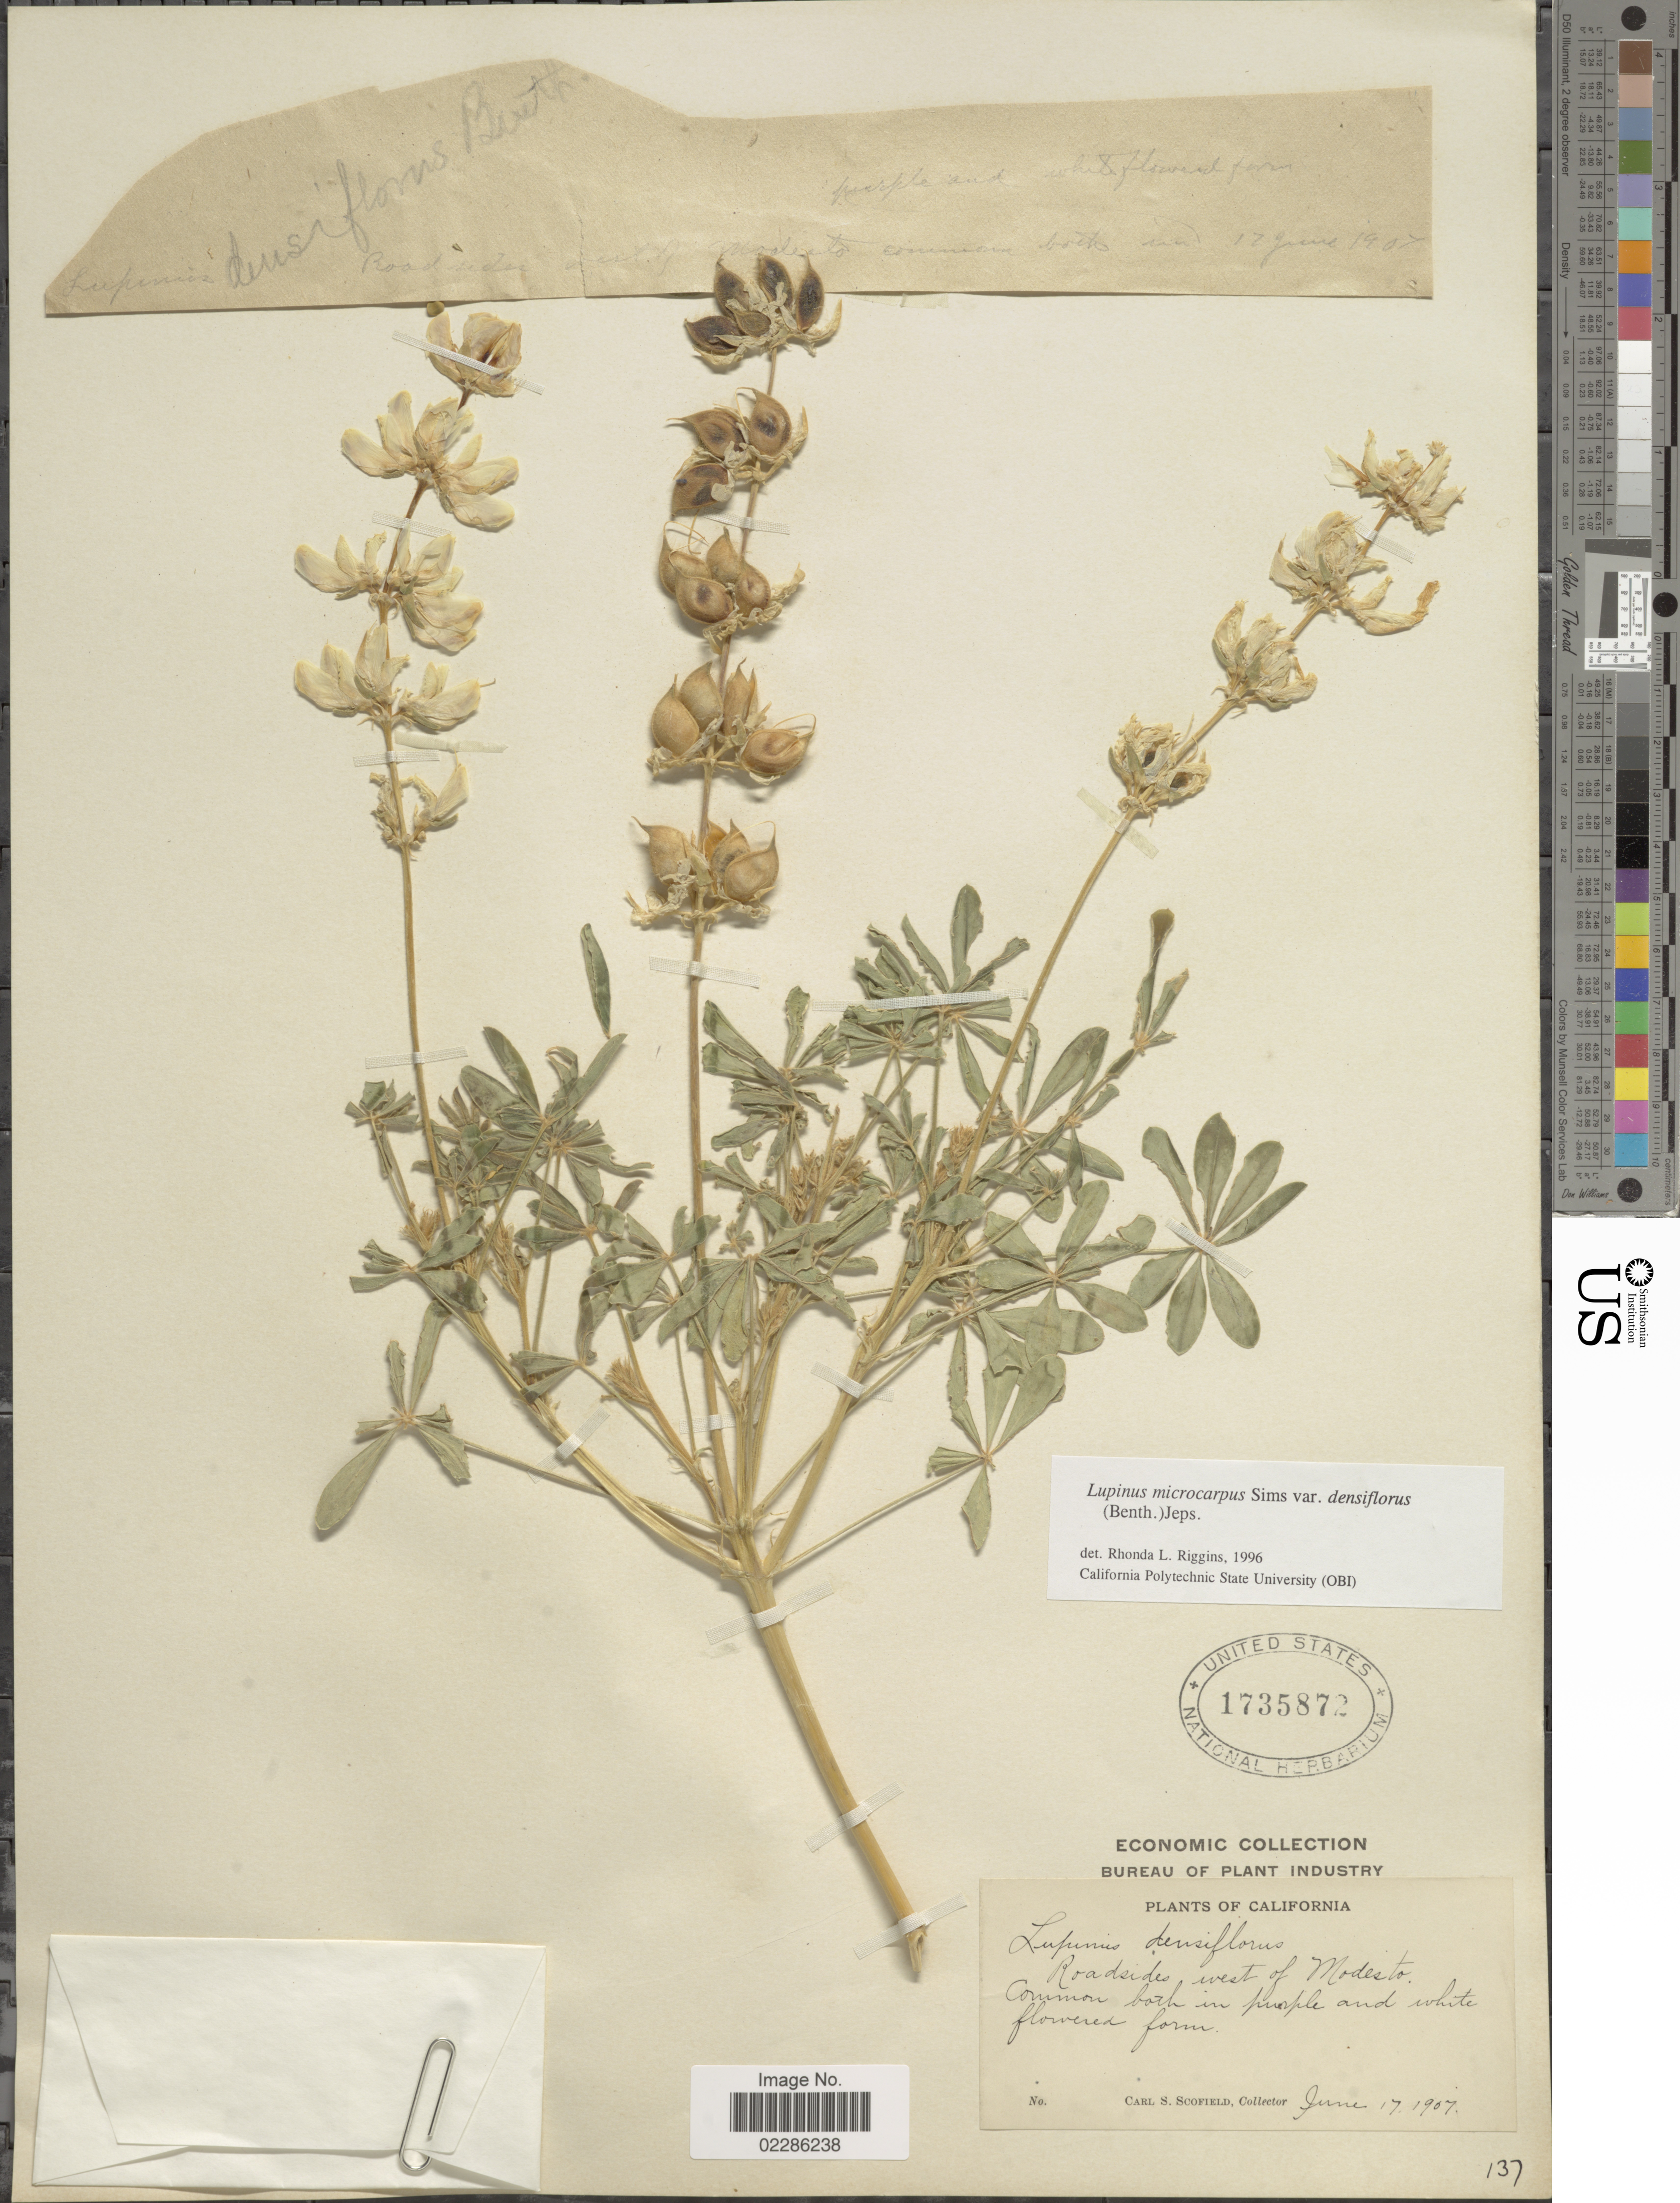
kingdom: Plantae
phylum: Tracheophyta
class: Magnoliopsida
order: Fabales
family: Fabaceae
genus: Lupinus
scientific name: Lupinus microcarpus var. densiflorus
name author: (Benth.) Jeps.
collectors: C. Scofield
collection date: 1907-06-17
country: United States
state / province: California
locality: Roadside west of Mosdesto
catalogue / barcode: US 1735872